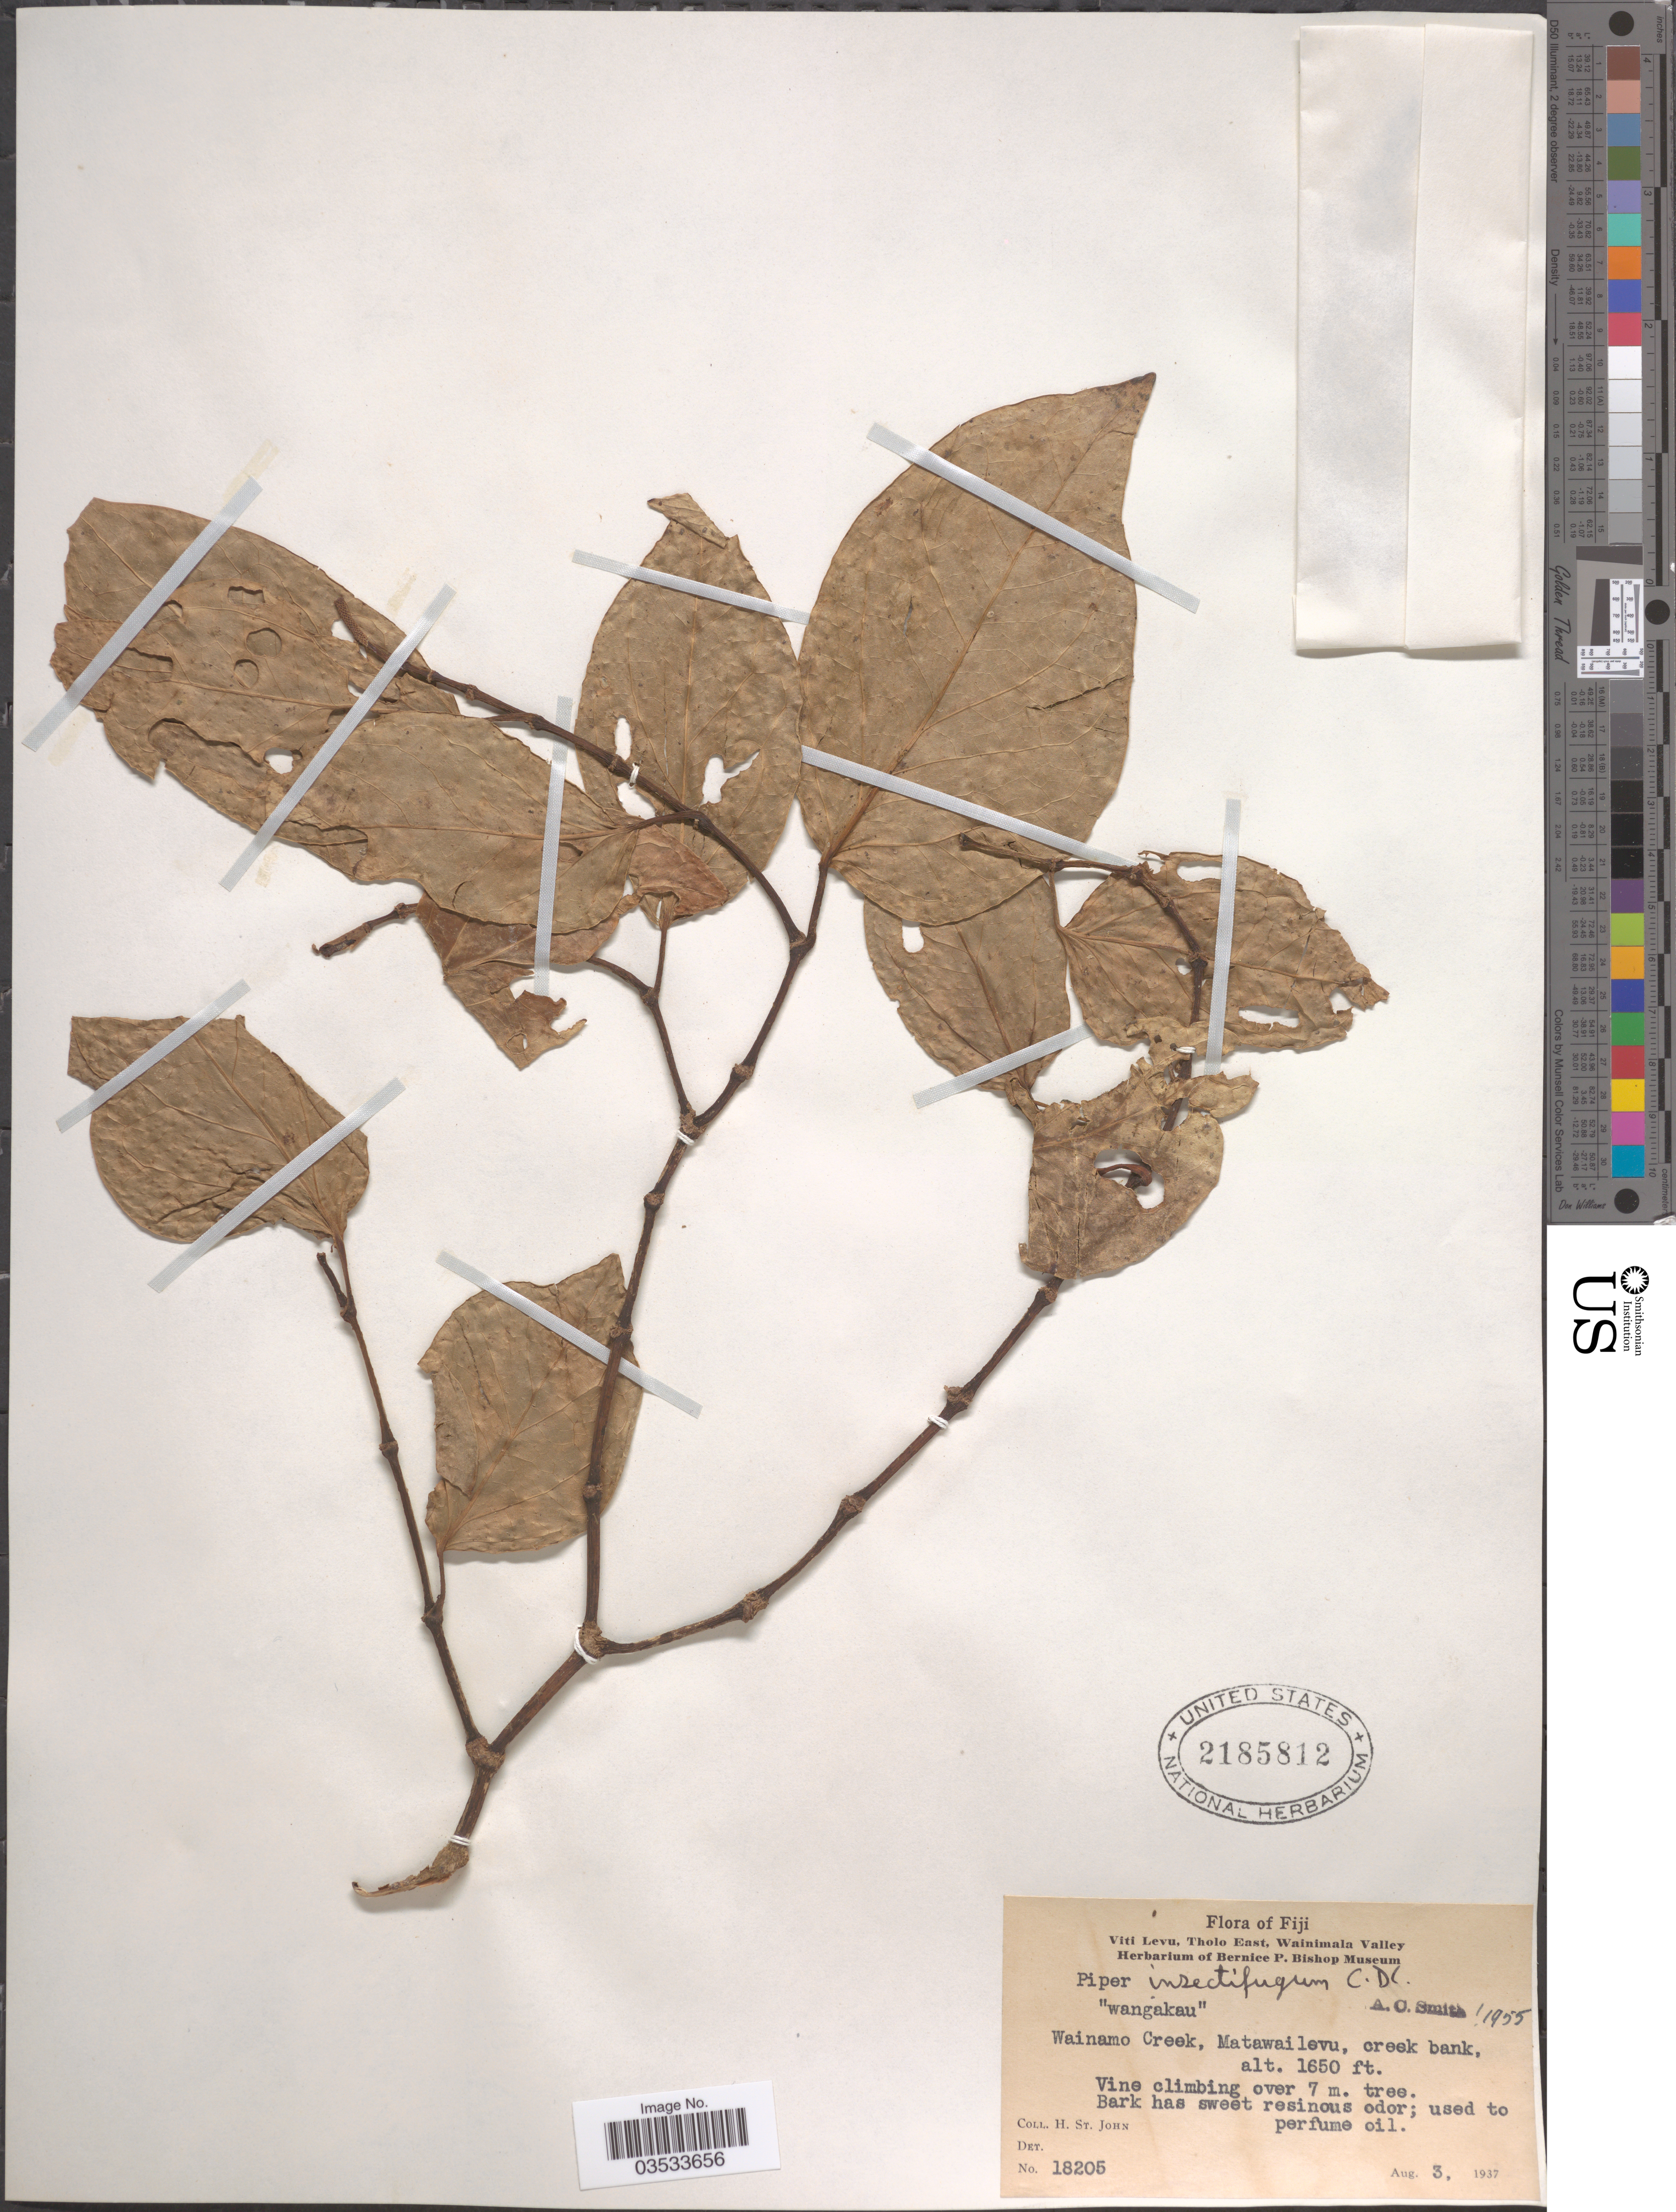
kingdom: Plantae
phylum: Tracheophyta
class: Magnoliopsida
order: Piperales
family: Piperaceae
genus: Piper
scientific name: Piper insectifugum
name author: C. DC.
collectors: H. St. John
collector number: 18205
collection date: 1937-08-03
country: Fiji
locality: Viti Levu, Tholo East, Wainimala Valley. Wainamo Creek, Matawailevu, creek bank.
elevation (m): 503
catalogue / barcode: US 2185812